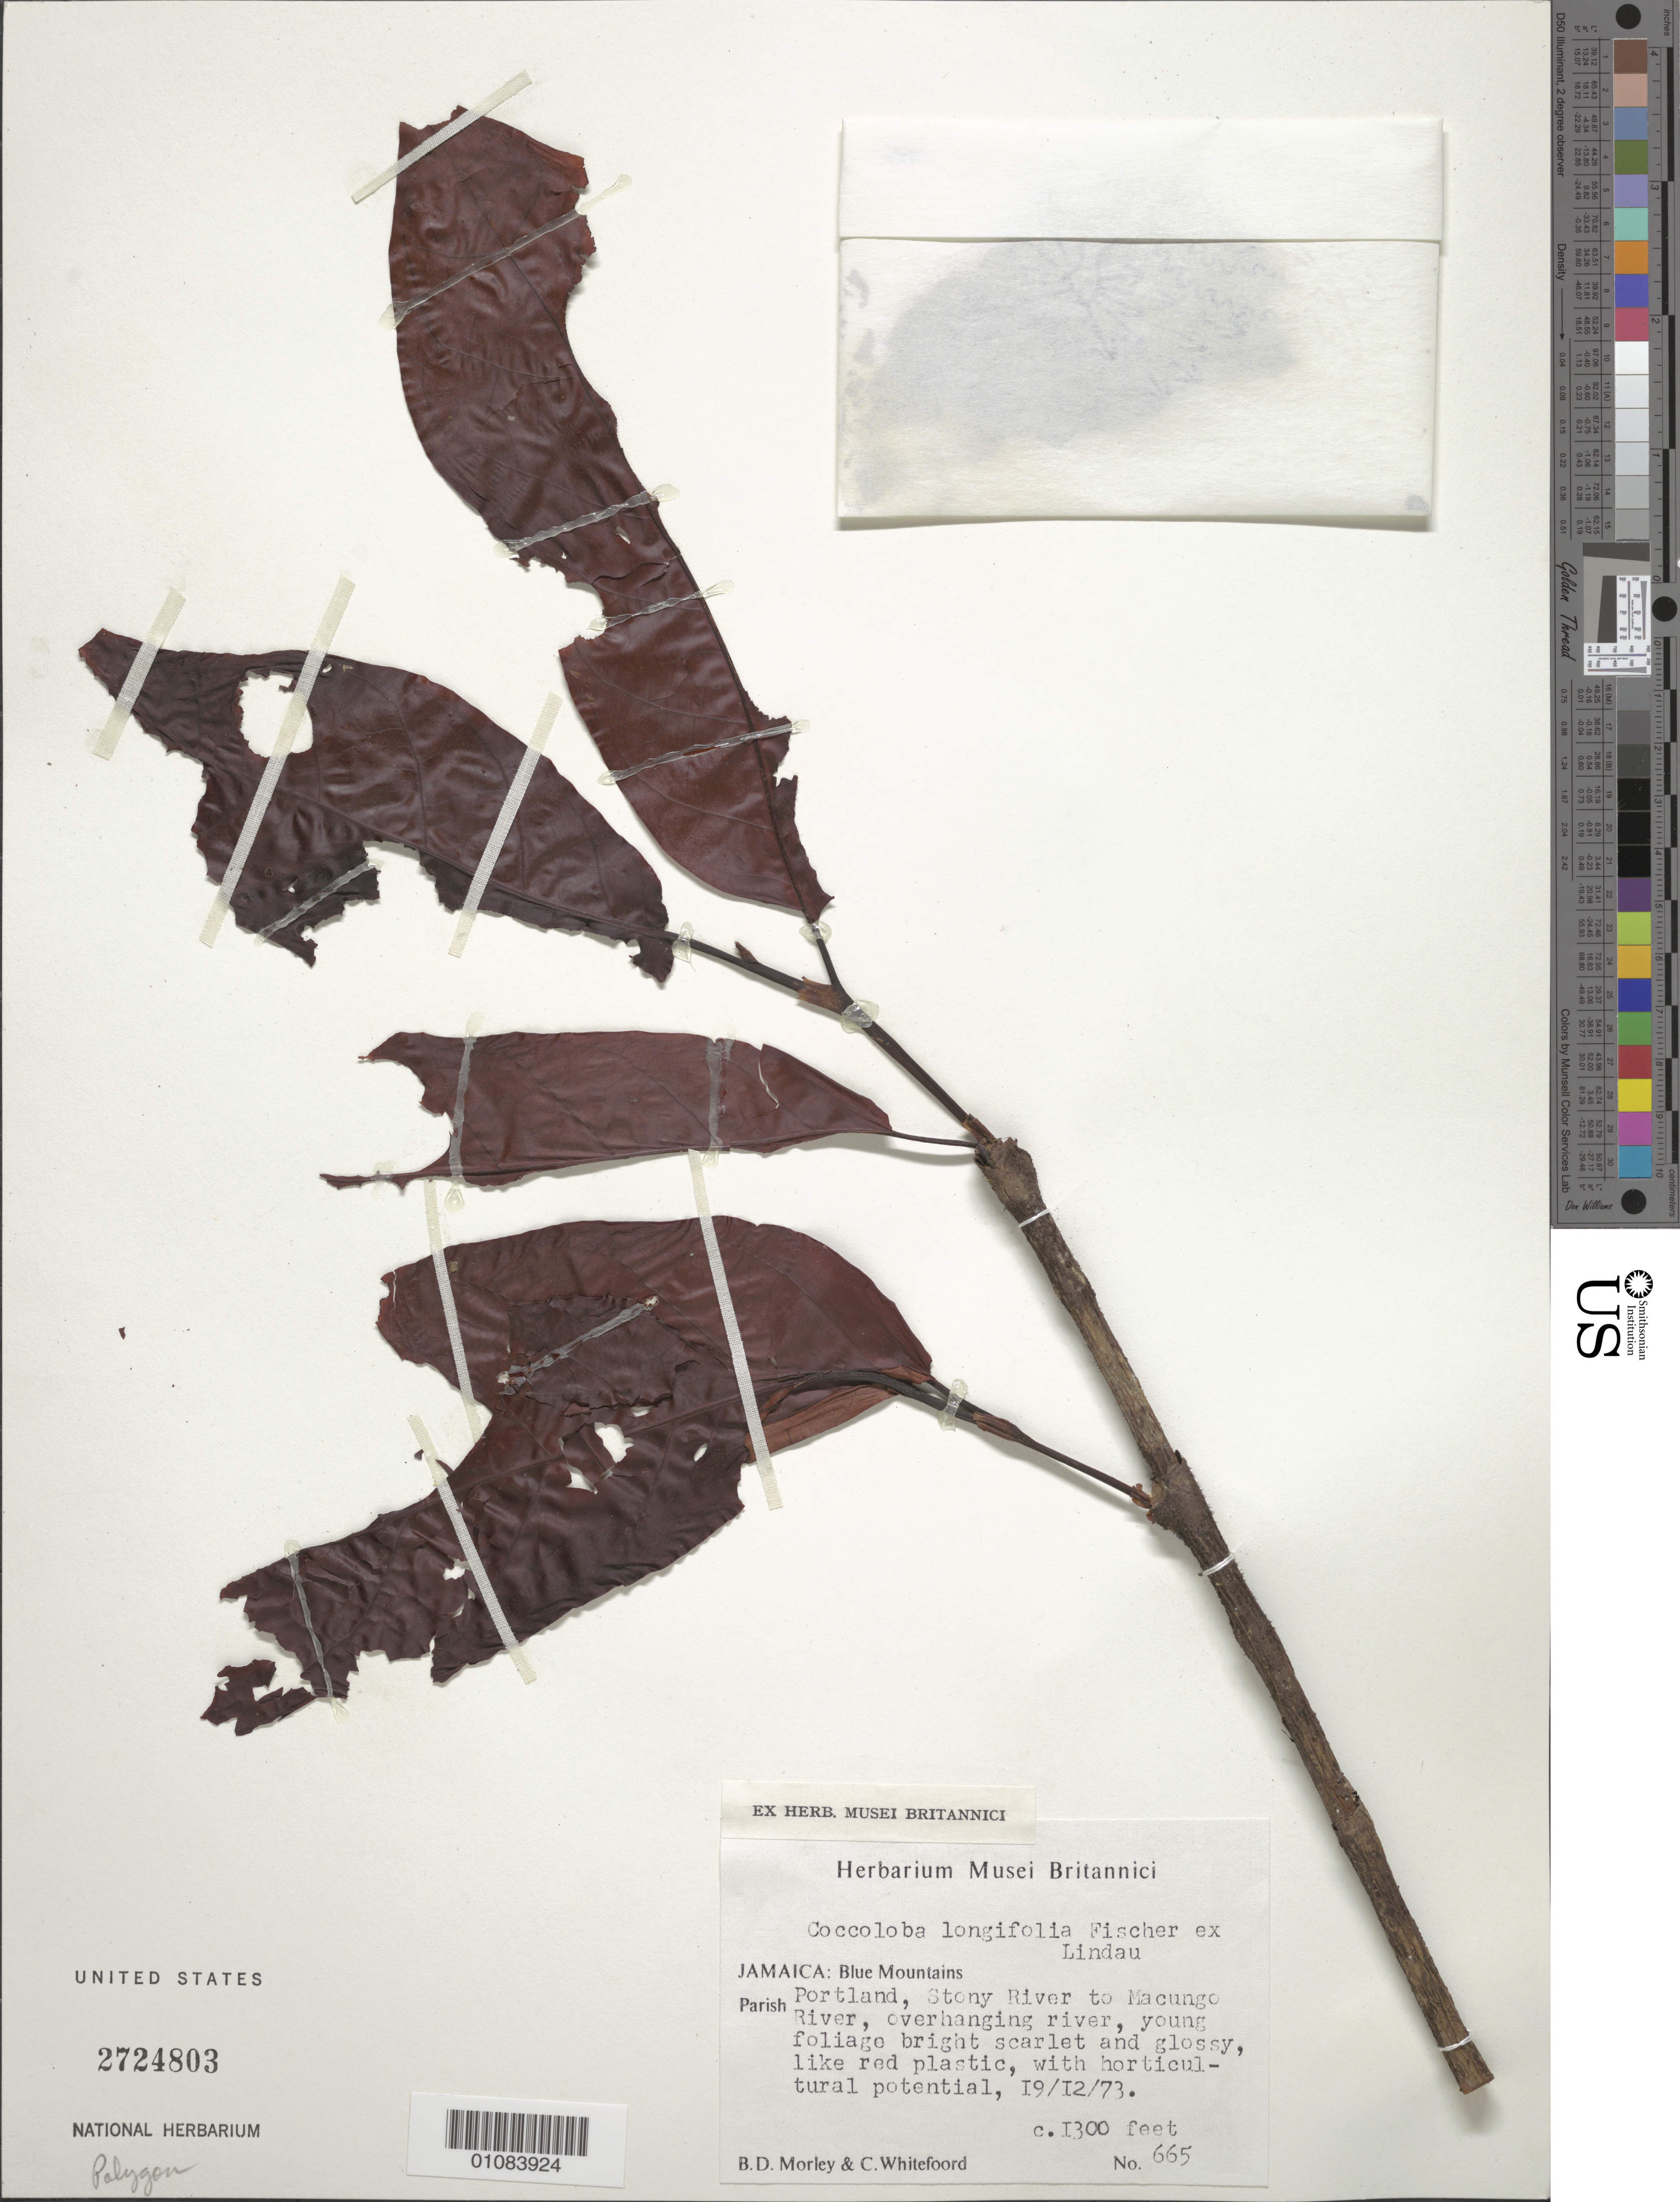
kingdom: Plantae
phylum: Tracheophyta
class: Magnoliopsida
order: Caryophyllales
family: Polygonaceae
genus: Coccoloba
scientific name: Coccoloba longifolia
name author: Fisch. ex Lindau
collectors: B. D. Morley & C. Whitefoord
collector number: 665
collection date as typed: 19 Dec 1973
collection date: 1973-12-19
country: Jamaica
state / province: Portland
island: Jamaica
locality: Stony River to Macungo River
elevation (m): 396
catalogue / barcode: US 2724803